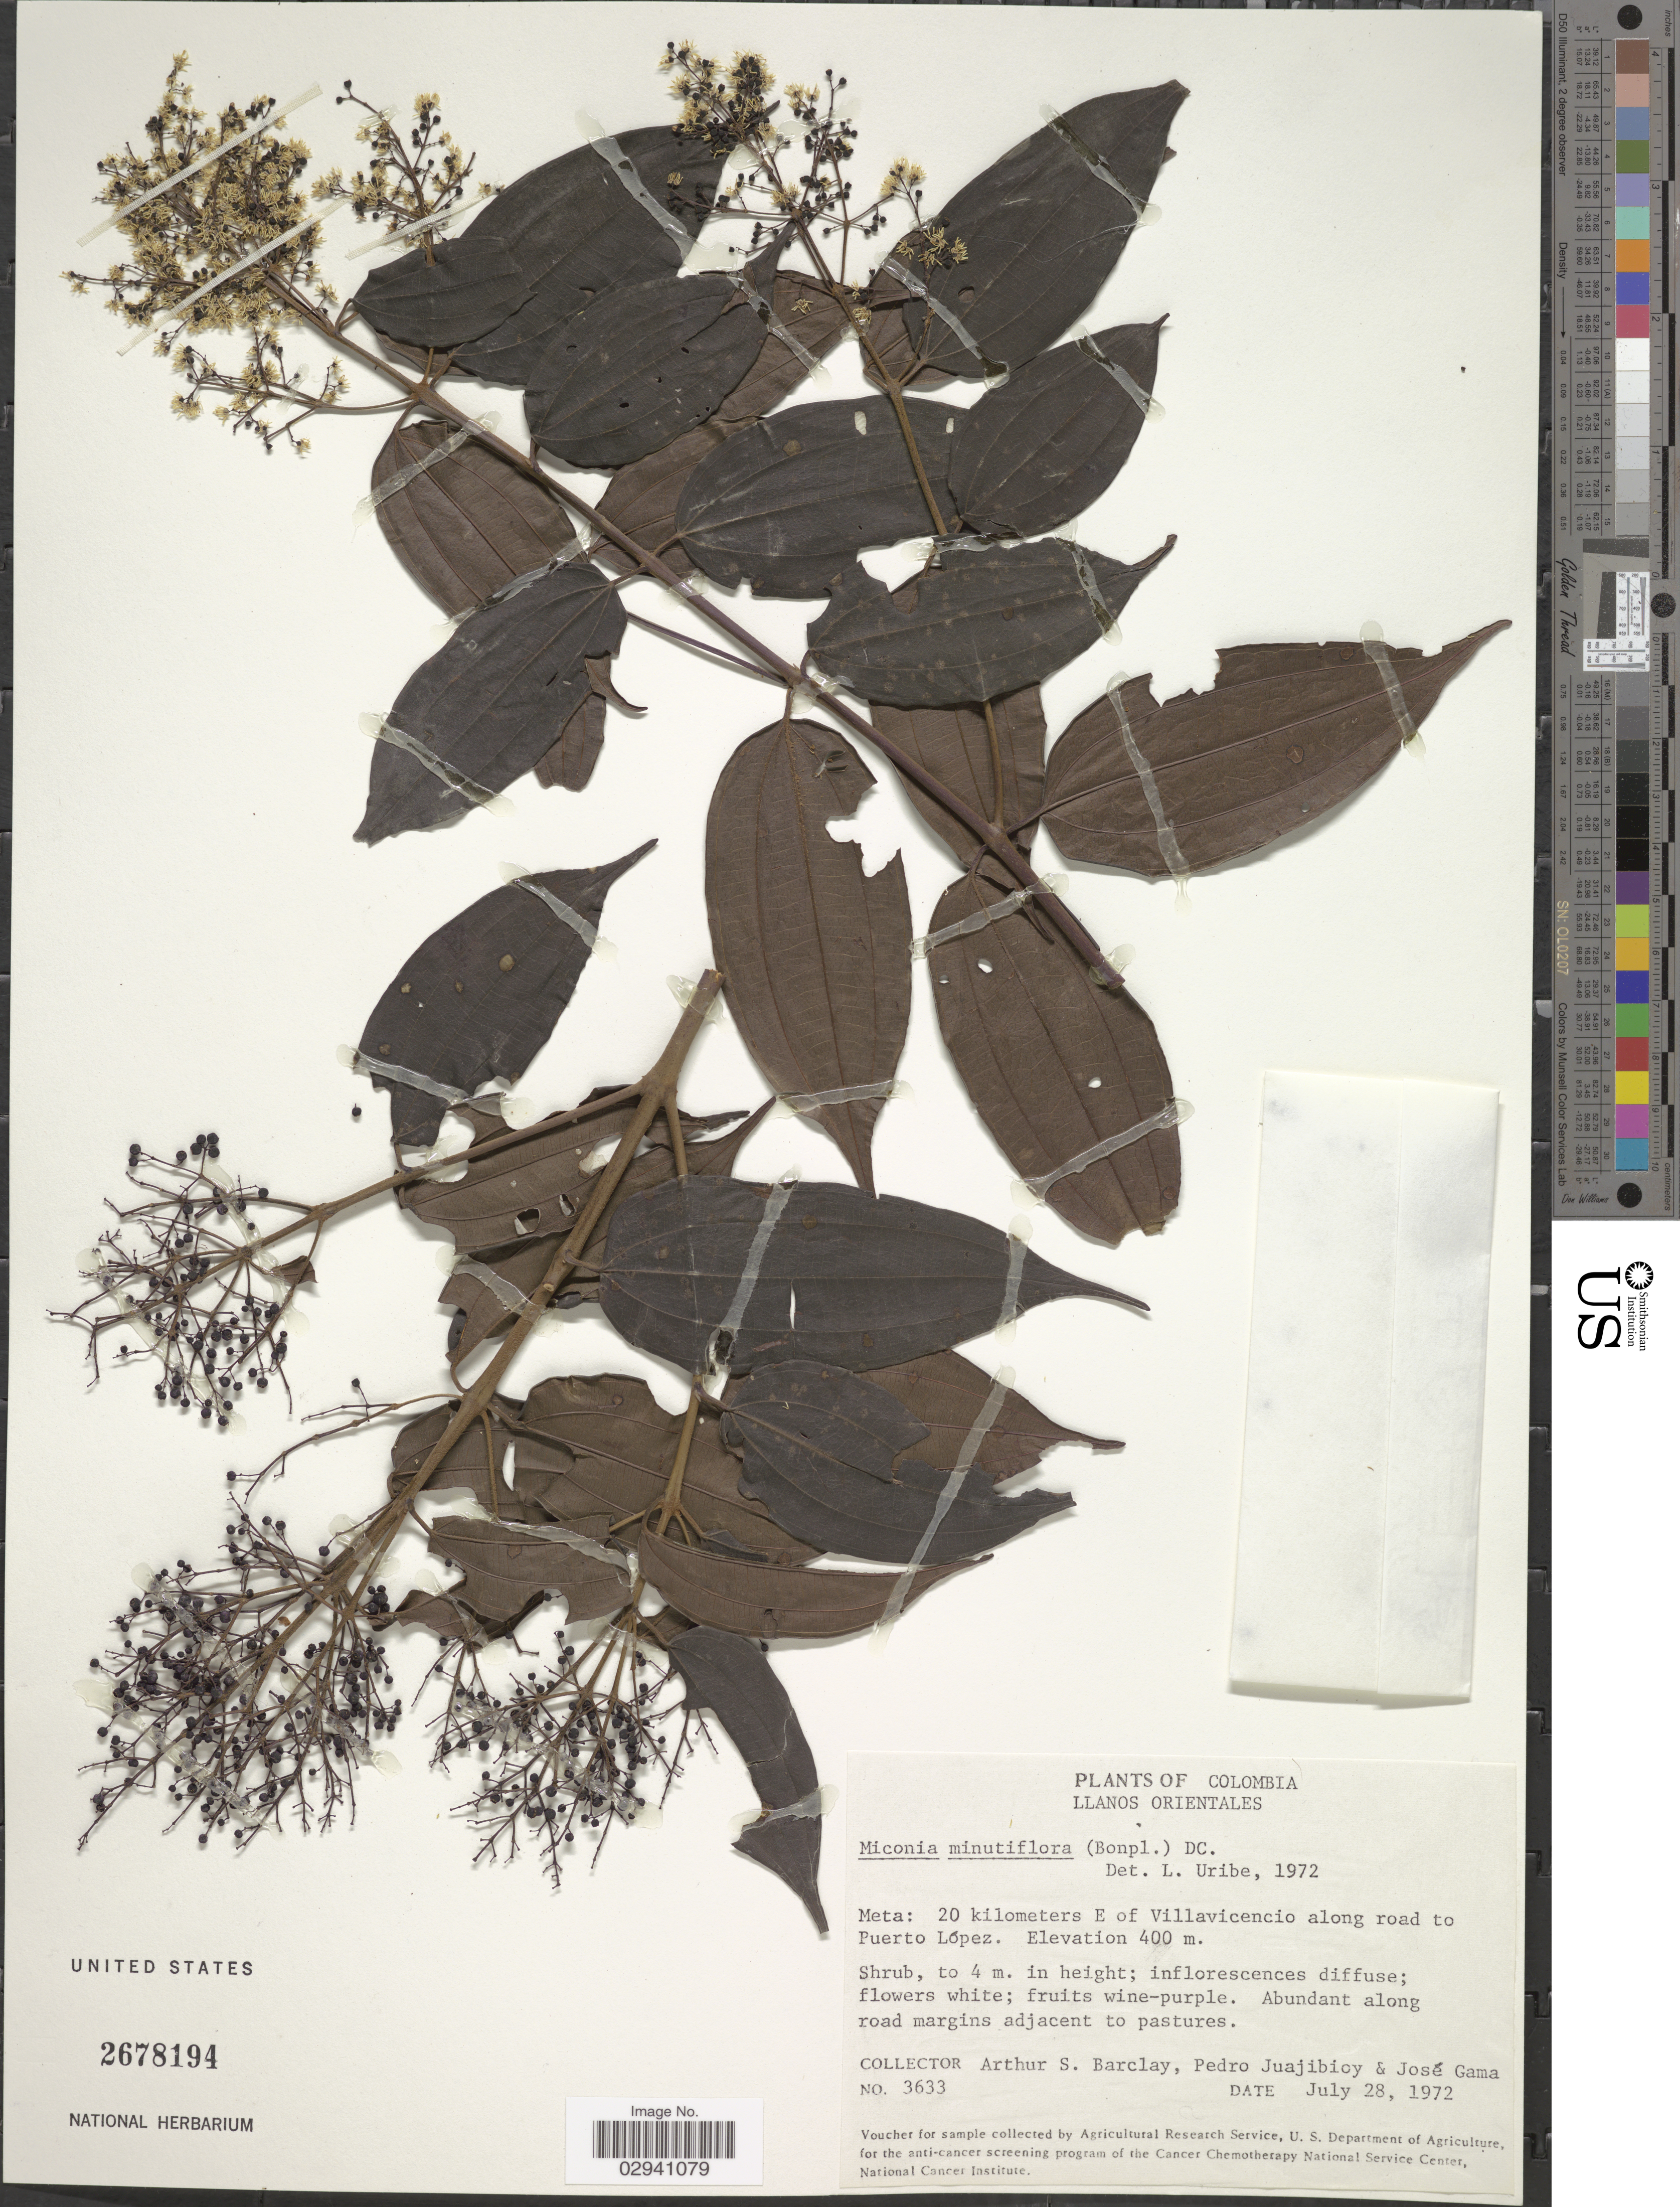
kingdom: Plantae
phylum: Tracheophyta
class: Magnoliopsida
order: Myrtales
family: Melastomataceae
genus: Miconia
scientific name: Miconia minutiflora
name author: (Bonpl.) DC.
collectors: A. S. Barclay, P. Juajibioy & J. Gama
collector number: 3633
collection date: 1972-07-28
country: Colombia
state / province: Meta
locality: Llanos Orientales. Meta: 20 kilometers E of Villavicencio along road to Puerto López.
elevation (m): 400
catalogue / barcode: US 2678194